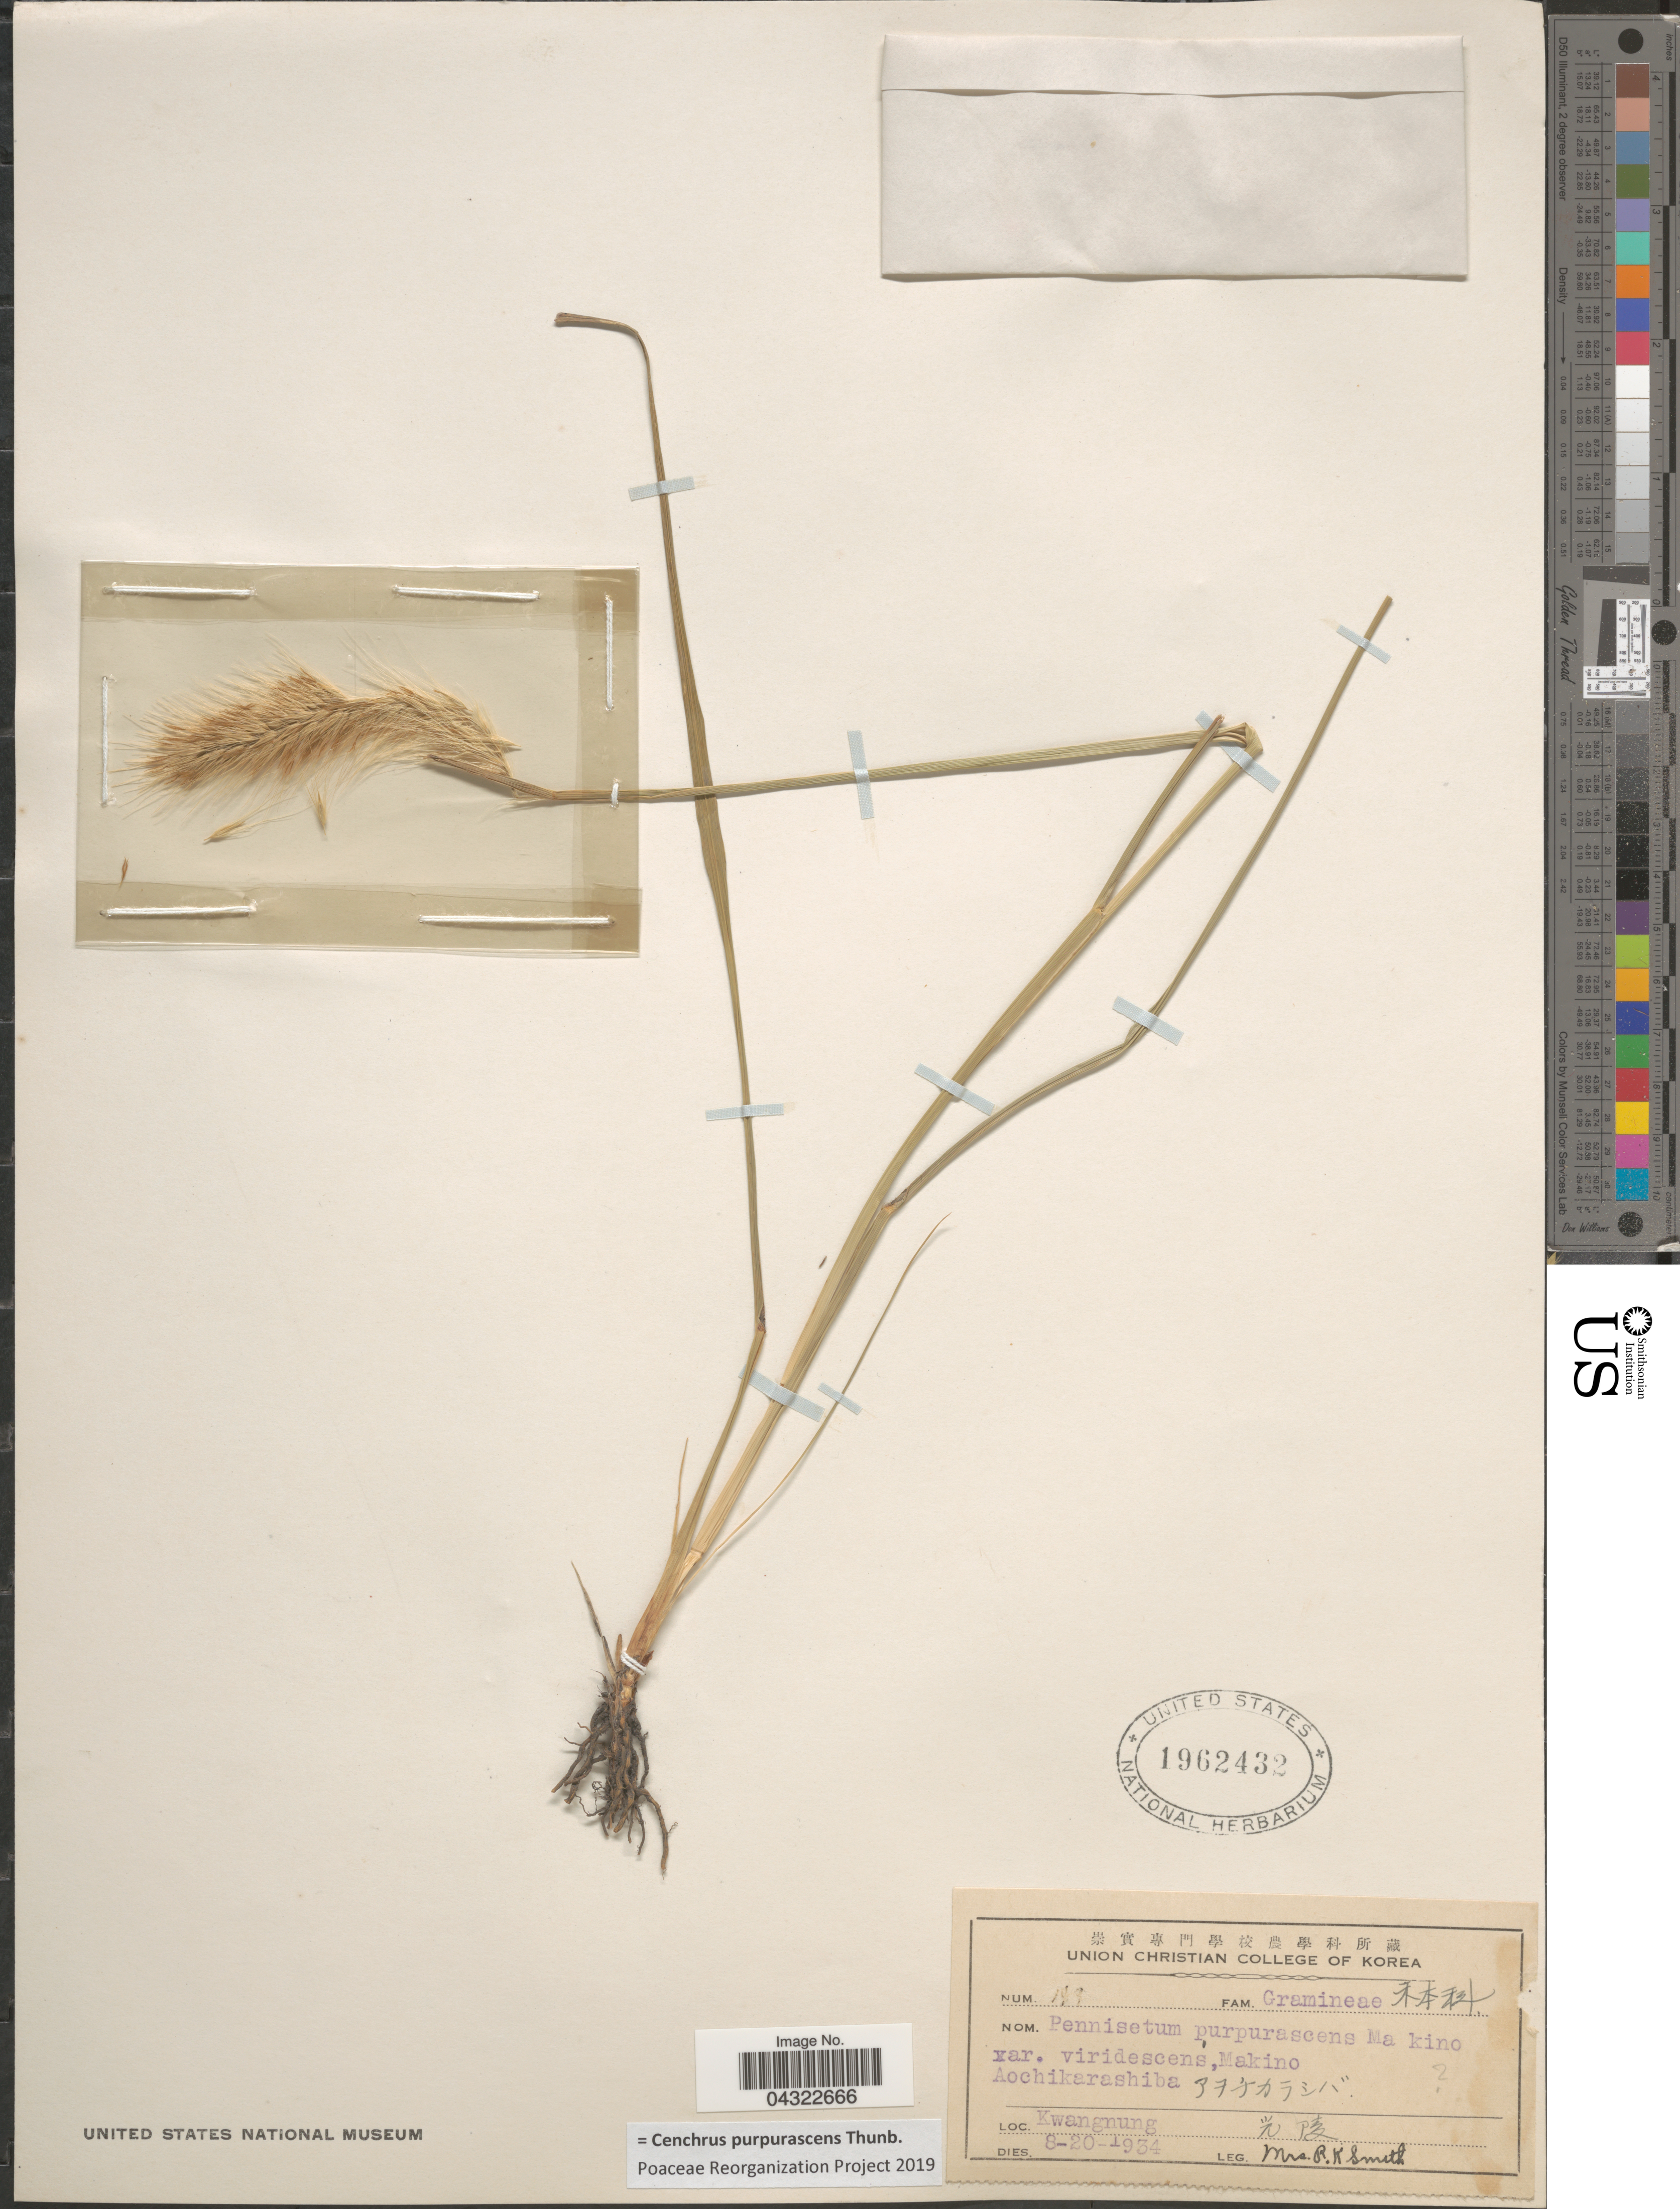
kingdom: Plantae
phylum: Tracheophyta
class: Liliopsida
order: Poales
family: Poaceae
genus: Cenchrus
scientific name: Cenchrus purpurascens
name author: Thunb.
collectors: Mrs. R. K. Smith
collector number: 177*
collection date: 1934-08-20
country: China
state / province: Guangdong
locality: Kwangnung. X.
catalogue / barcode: US 1962432